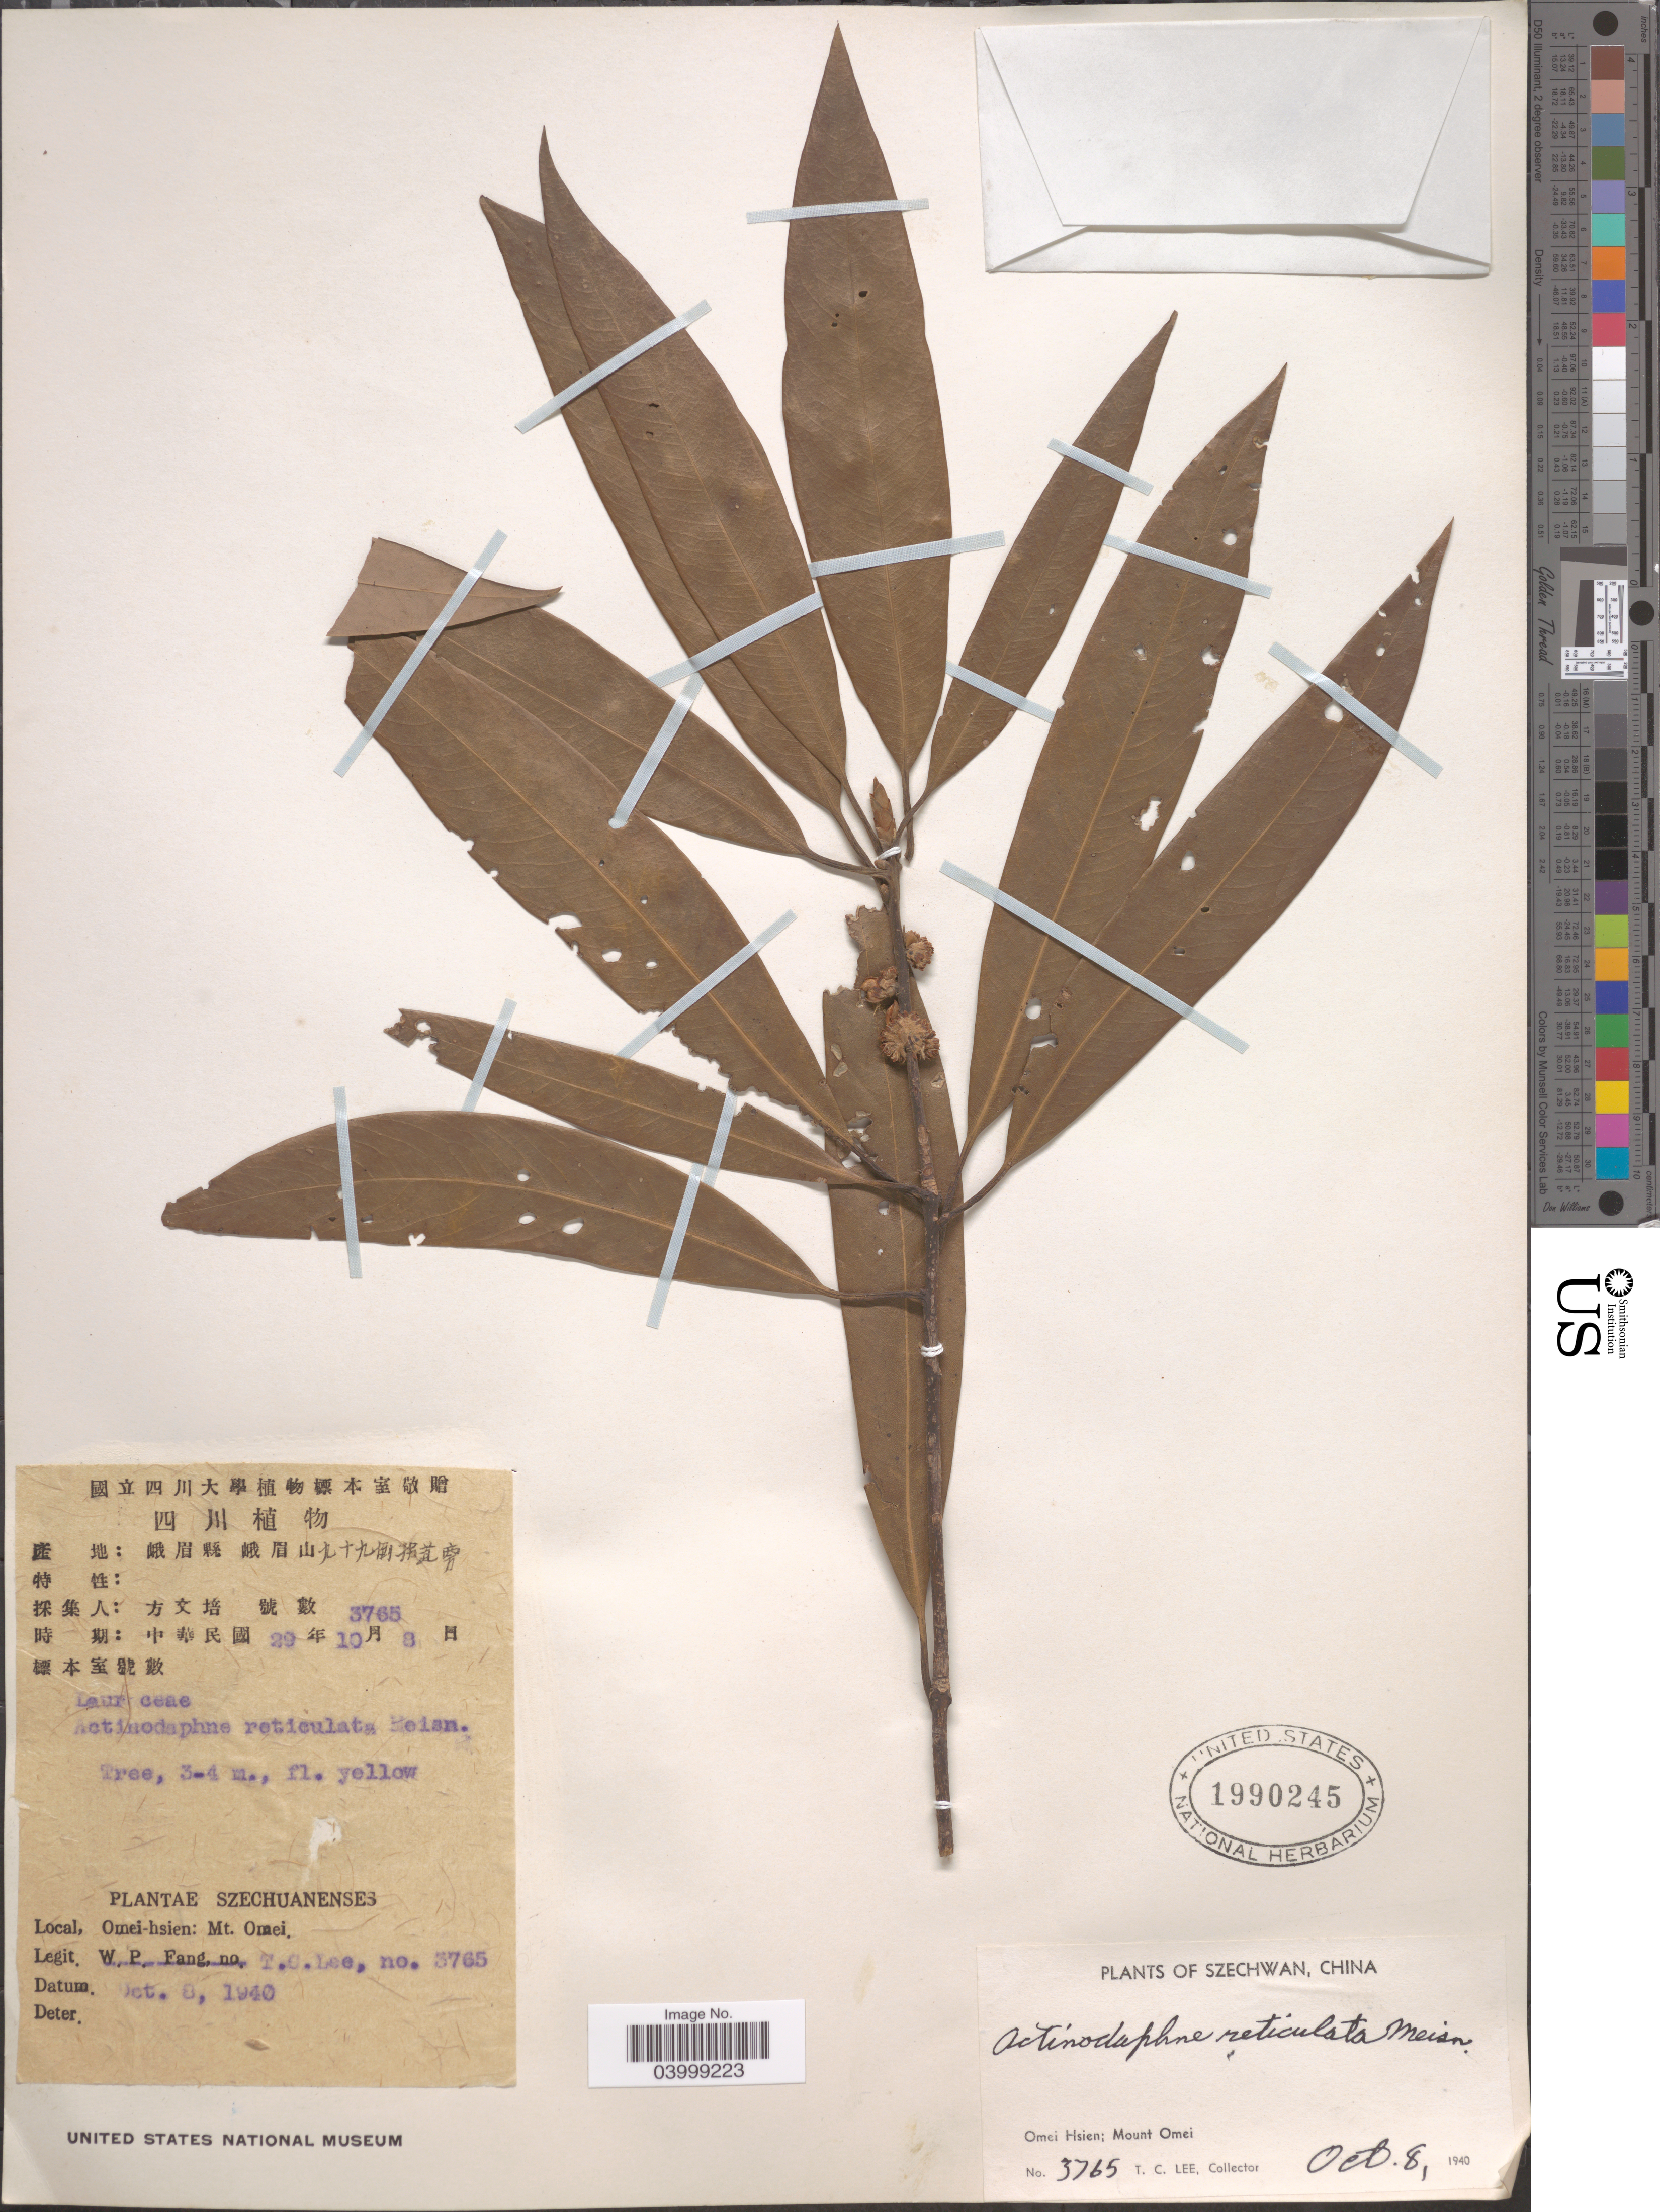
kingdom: Plantae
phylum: Tracheophyta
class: Magnoliopsida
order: Laurales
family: Lauraceae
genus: Actinodaphne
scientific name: Actinodaphne reticulata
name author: Meisn.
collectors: T. Lee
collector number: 3765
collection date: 1940-10-08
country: China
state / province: Sichuan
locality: Szechwan. Omei Hsien; Mount Omei.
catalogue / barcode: US 1990245